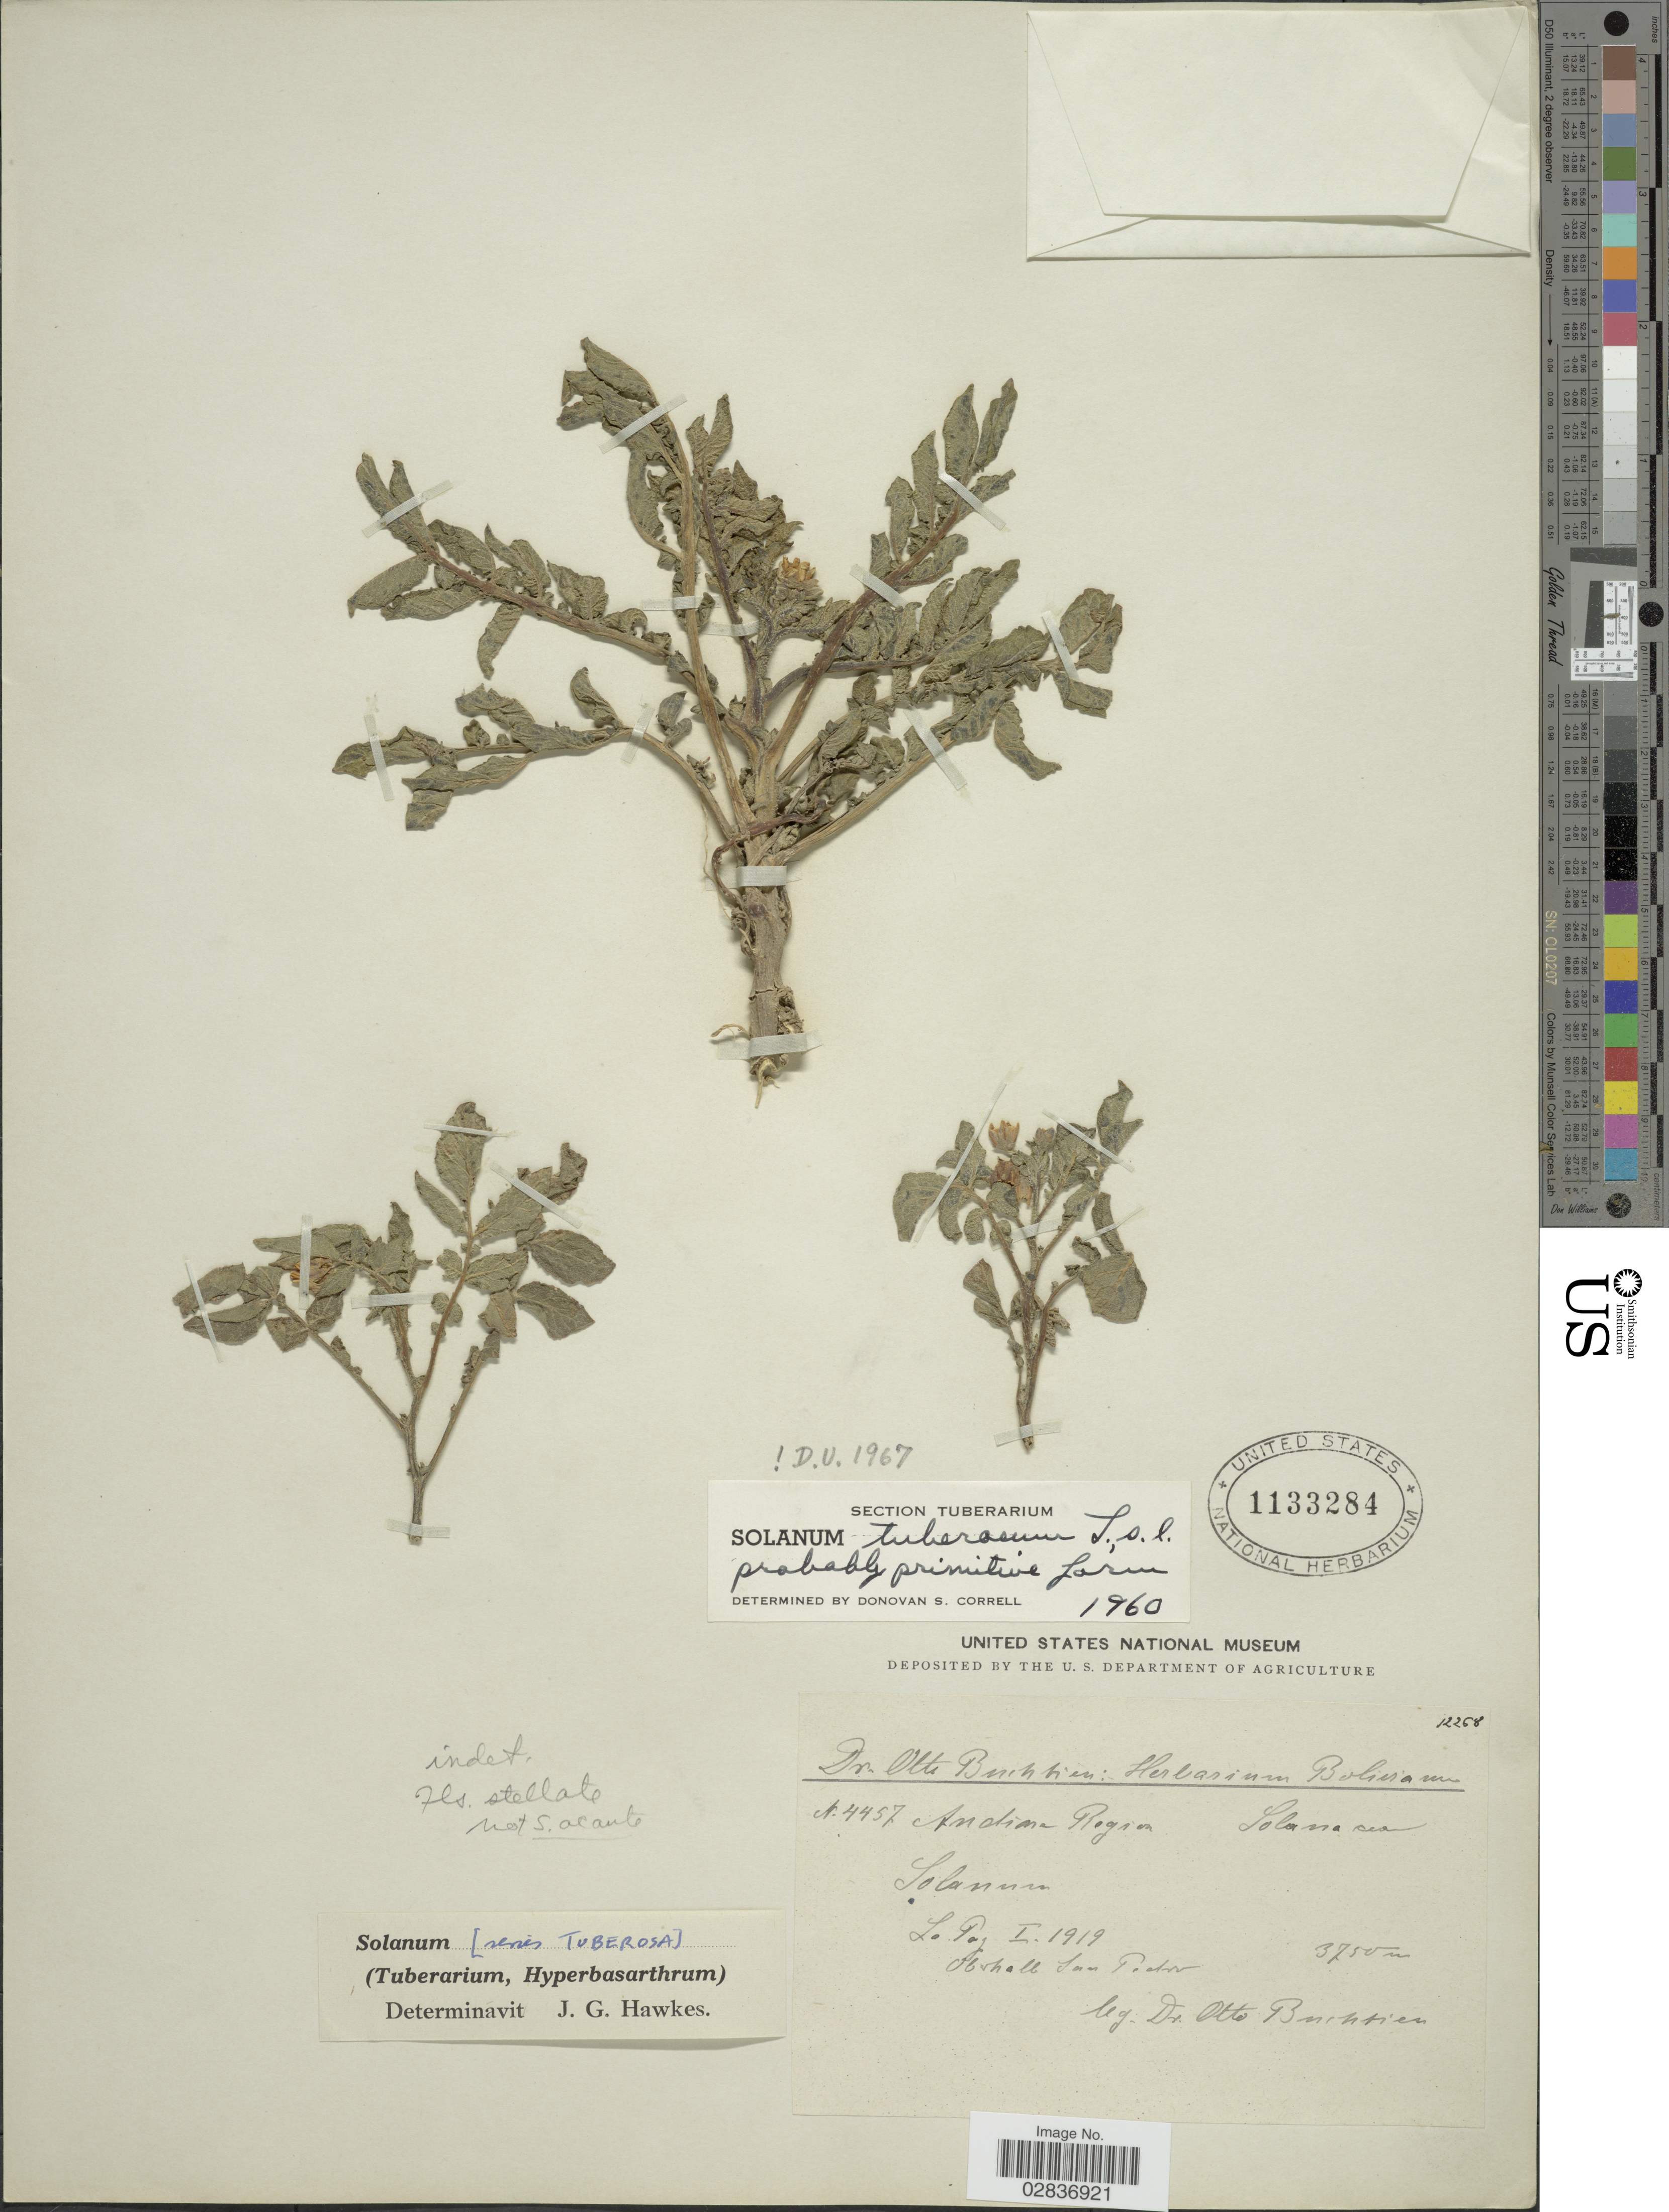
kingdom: Plantae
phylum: Tracheophyta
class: Magnoliopsida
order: Solanales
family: Solanaceae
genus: Solanum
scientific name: Solanum tuberosum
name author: L.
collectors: O. Buchtien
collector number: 12268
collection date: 1919-01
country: Bolivia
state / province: La Paz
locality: Terhalb San Pedro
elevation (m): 3750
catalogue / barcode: US 1133284